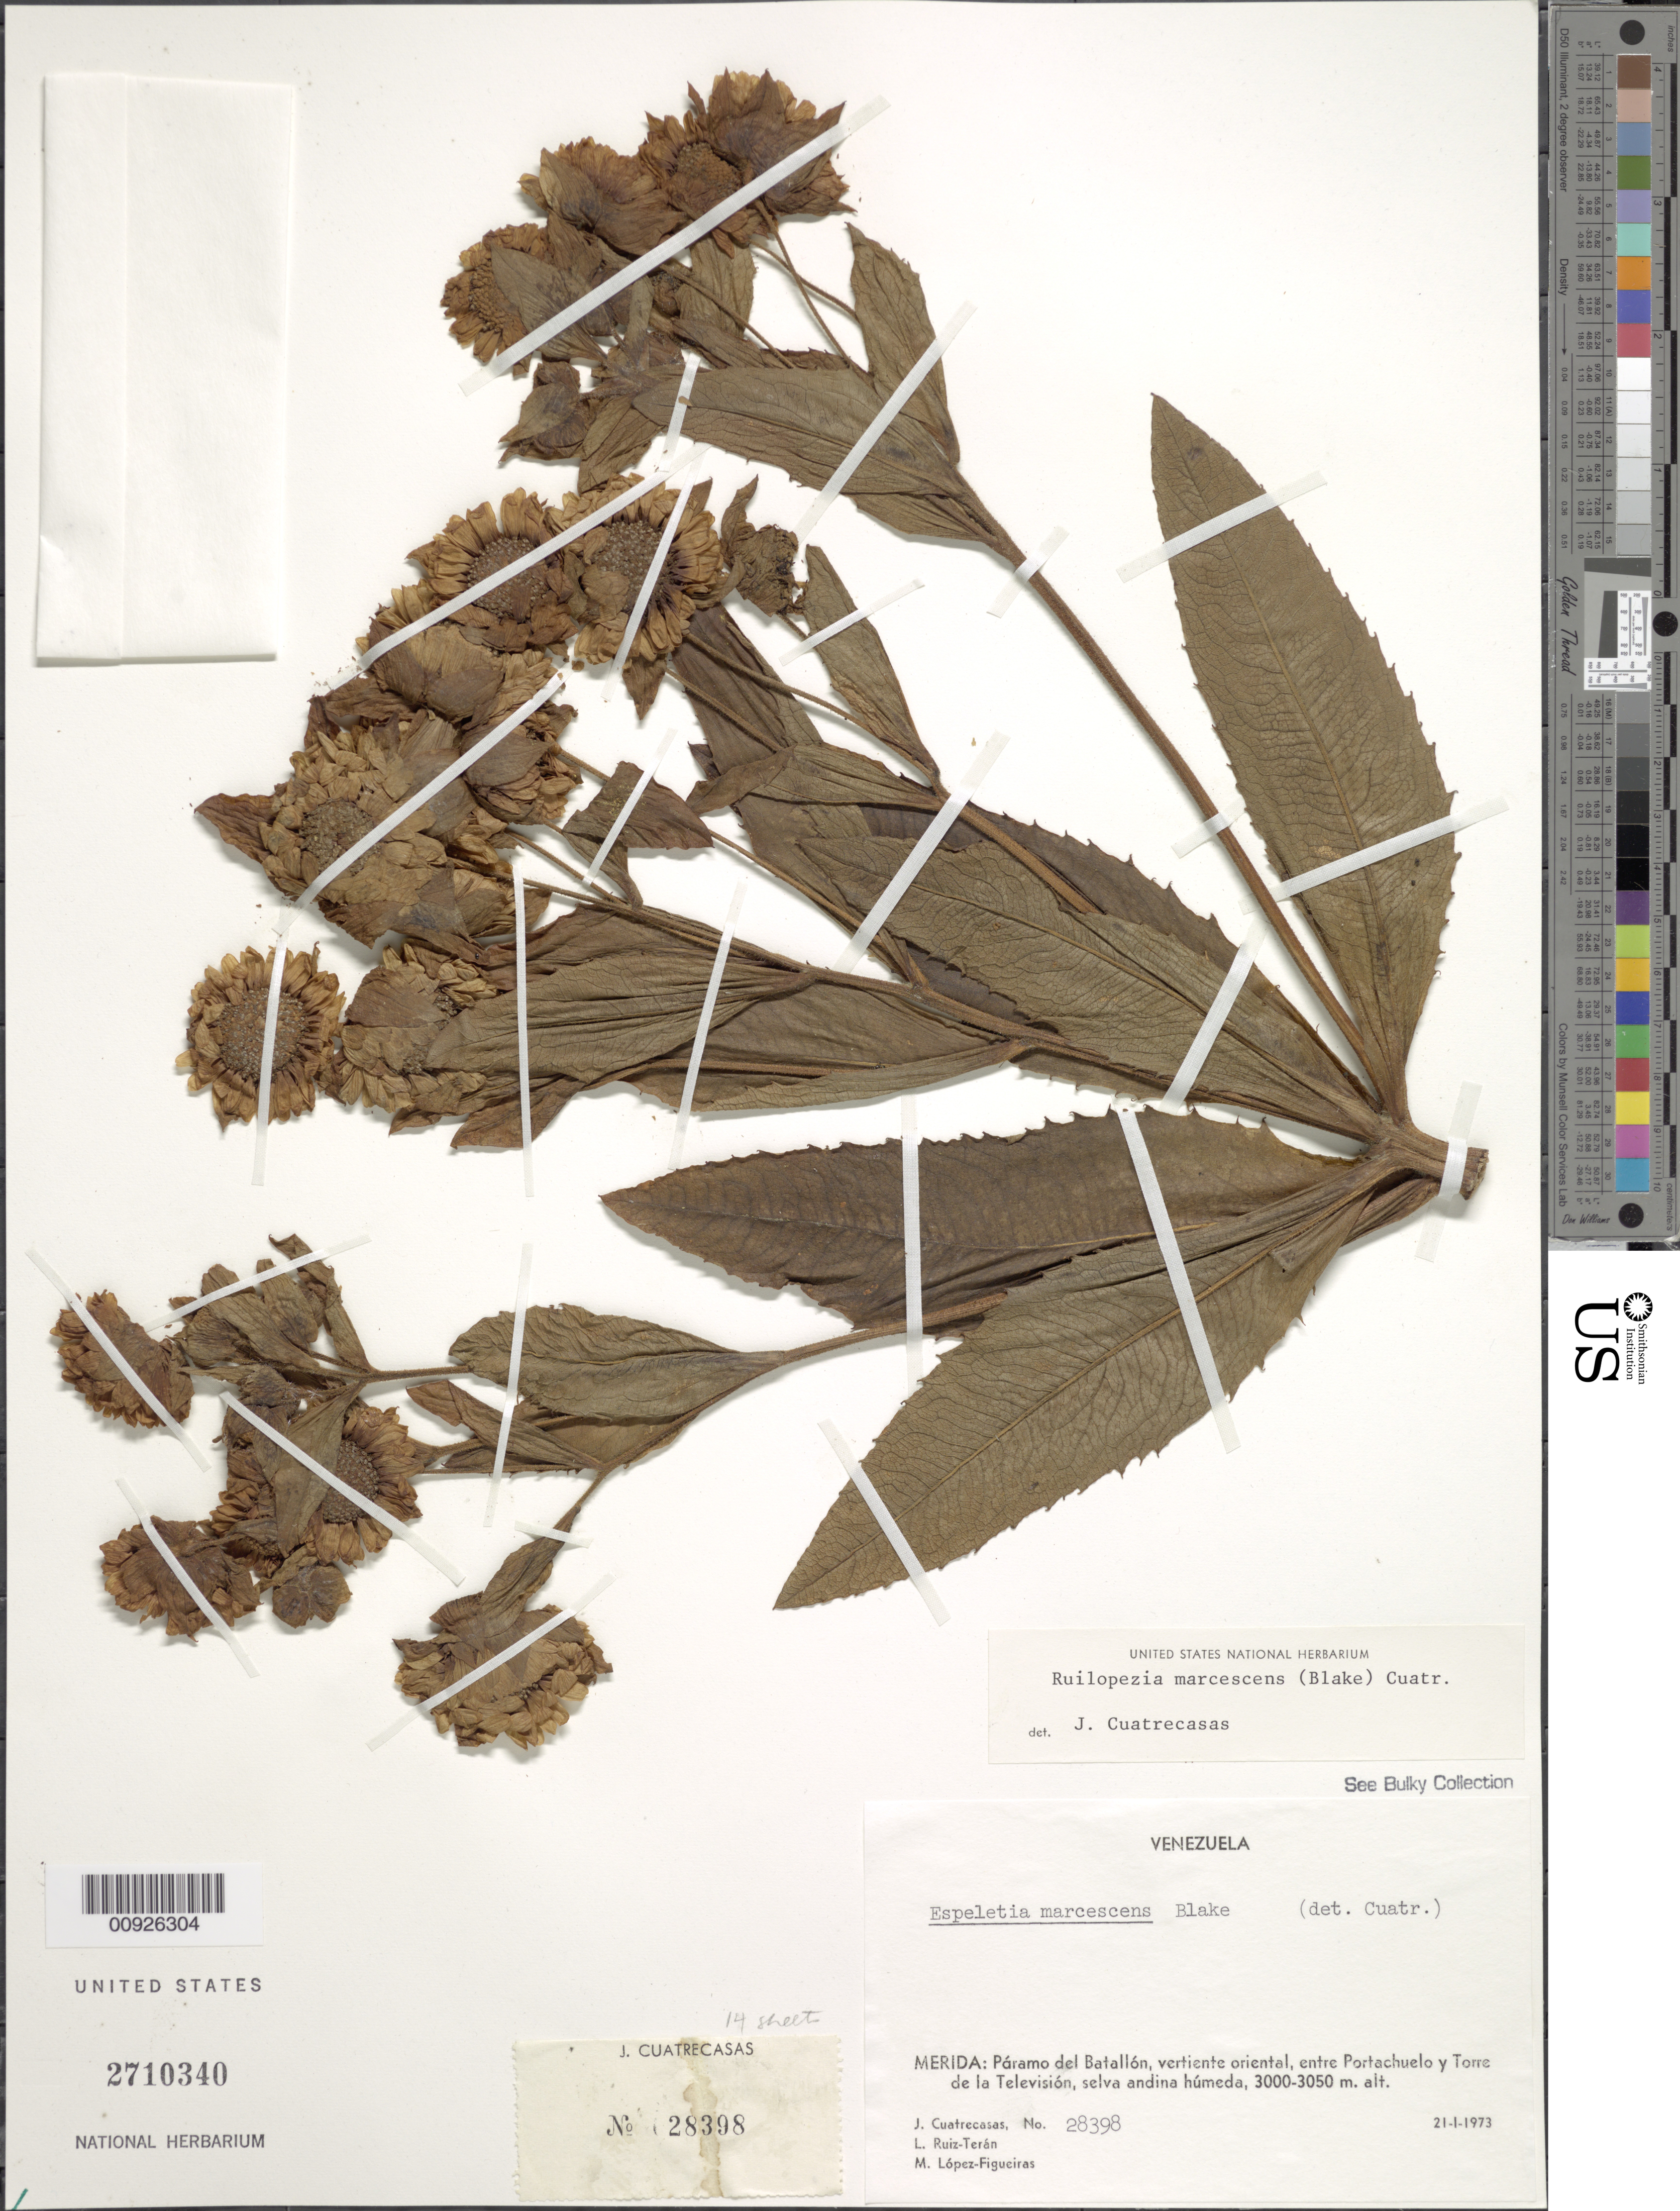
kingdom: Plantae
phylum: Tracheophyta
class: Magnoliopsida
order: Asterales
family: Asteraceae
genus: Ruilopezia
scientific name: Ruilopezia marcescens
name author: (S.F. Blake) Cuatrec.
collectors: J. Cuatrecasas, L. E. Ruíz-Terán & M. López Figueiras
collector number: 28398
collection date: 1973-01-21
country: Venezuela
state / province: Mérida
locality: Paramo del Batallón. Vertiente oriental, entre Portachuelo y Torre de la Televisión.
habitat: Selva andina húmeda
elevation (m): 3000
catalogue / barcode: US 2710340